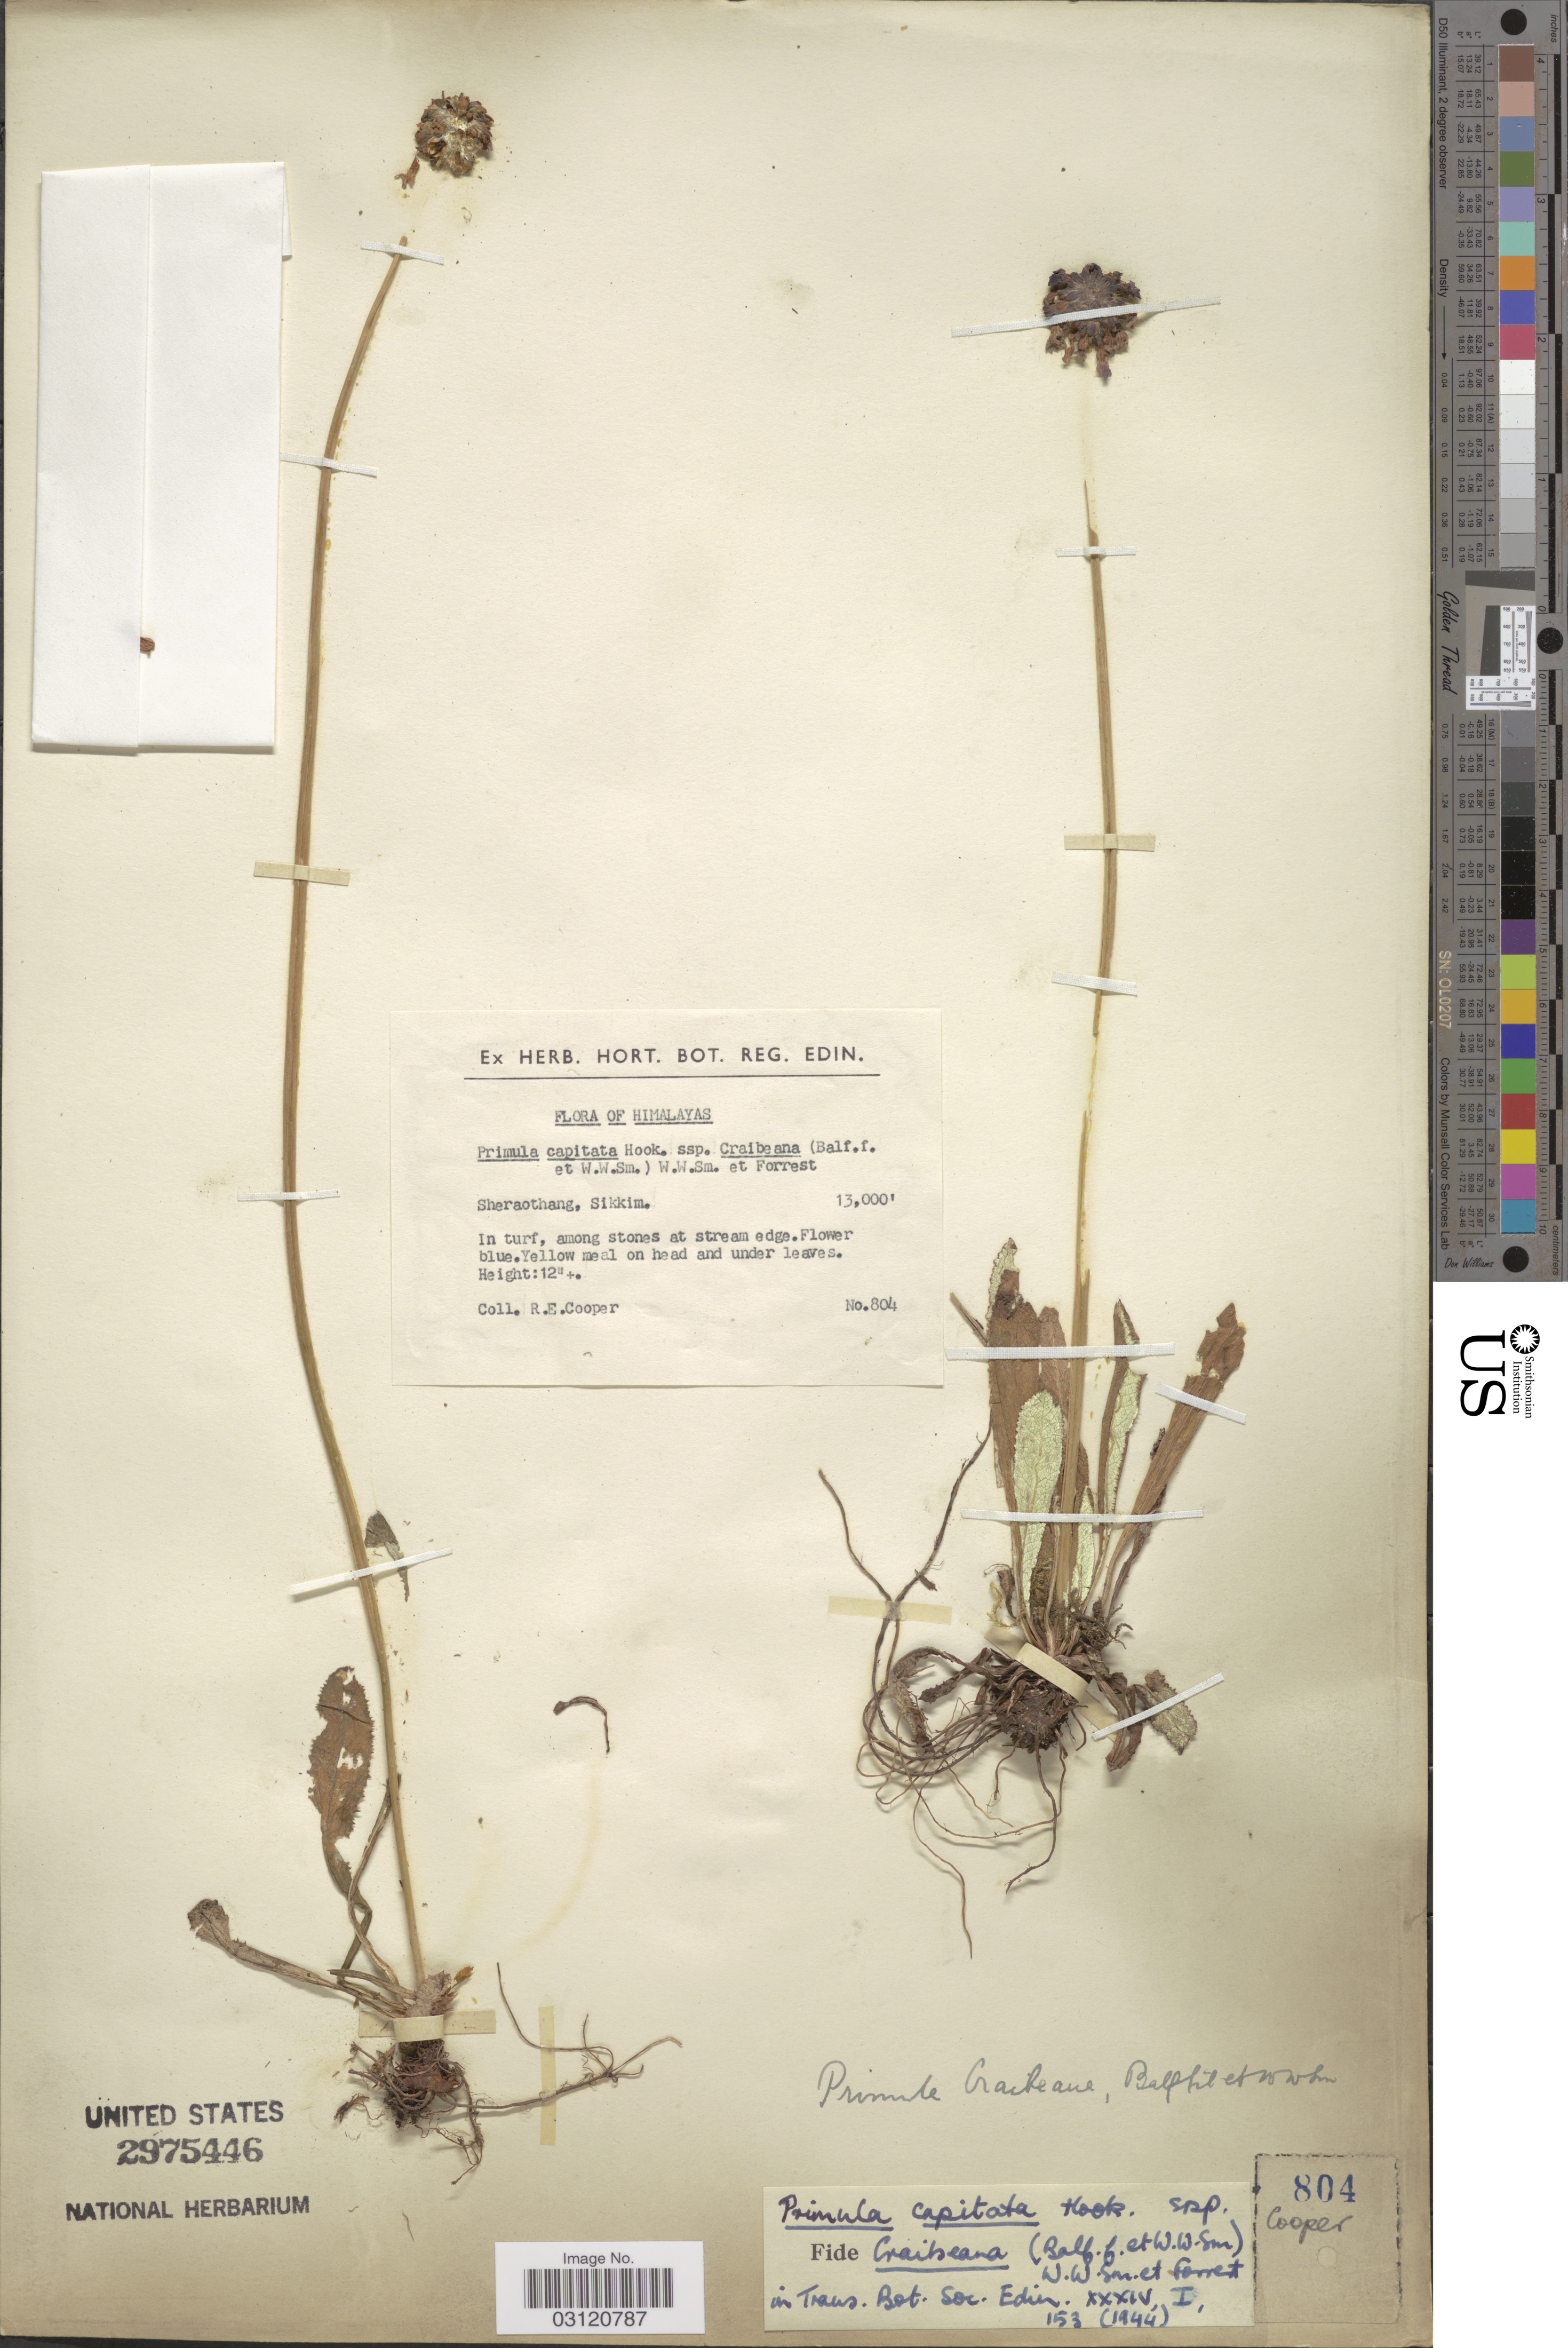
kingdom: Plantae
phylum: Tracheophyta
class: Magnoliopsida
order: Ericales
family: Primulaceae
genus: Primula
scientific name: Primula capitata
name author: Hook.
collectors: R. E. Cooper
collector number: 804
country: India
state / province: Sikkim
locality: Sheraothang. Himalayas.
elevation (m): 3962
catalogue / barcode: US 2975446